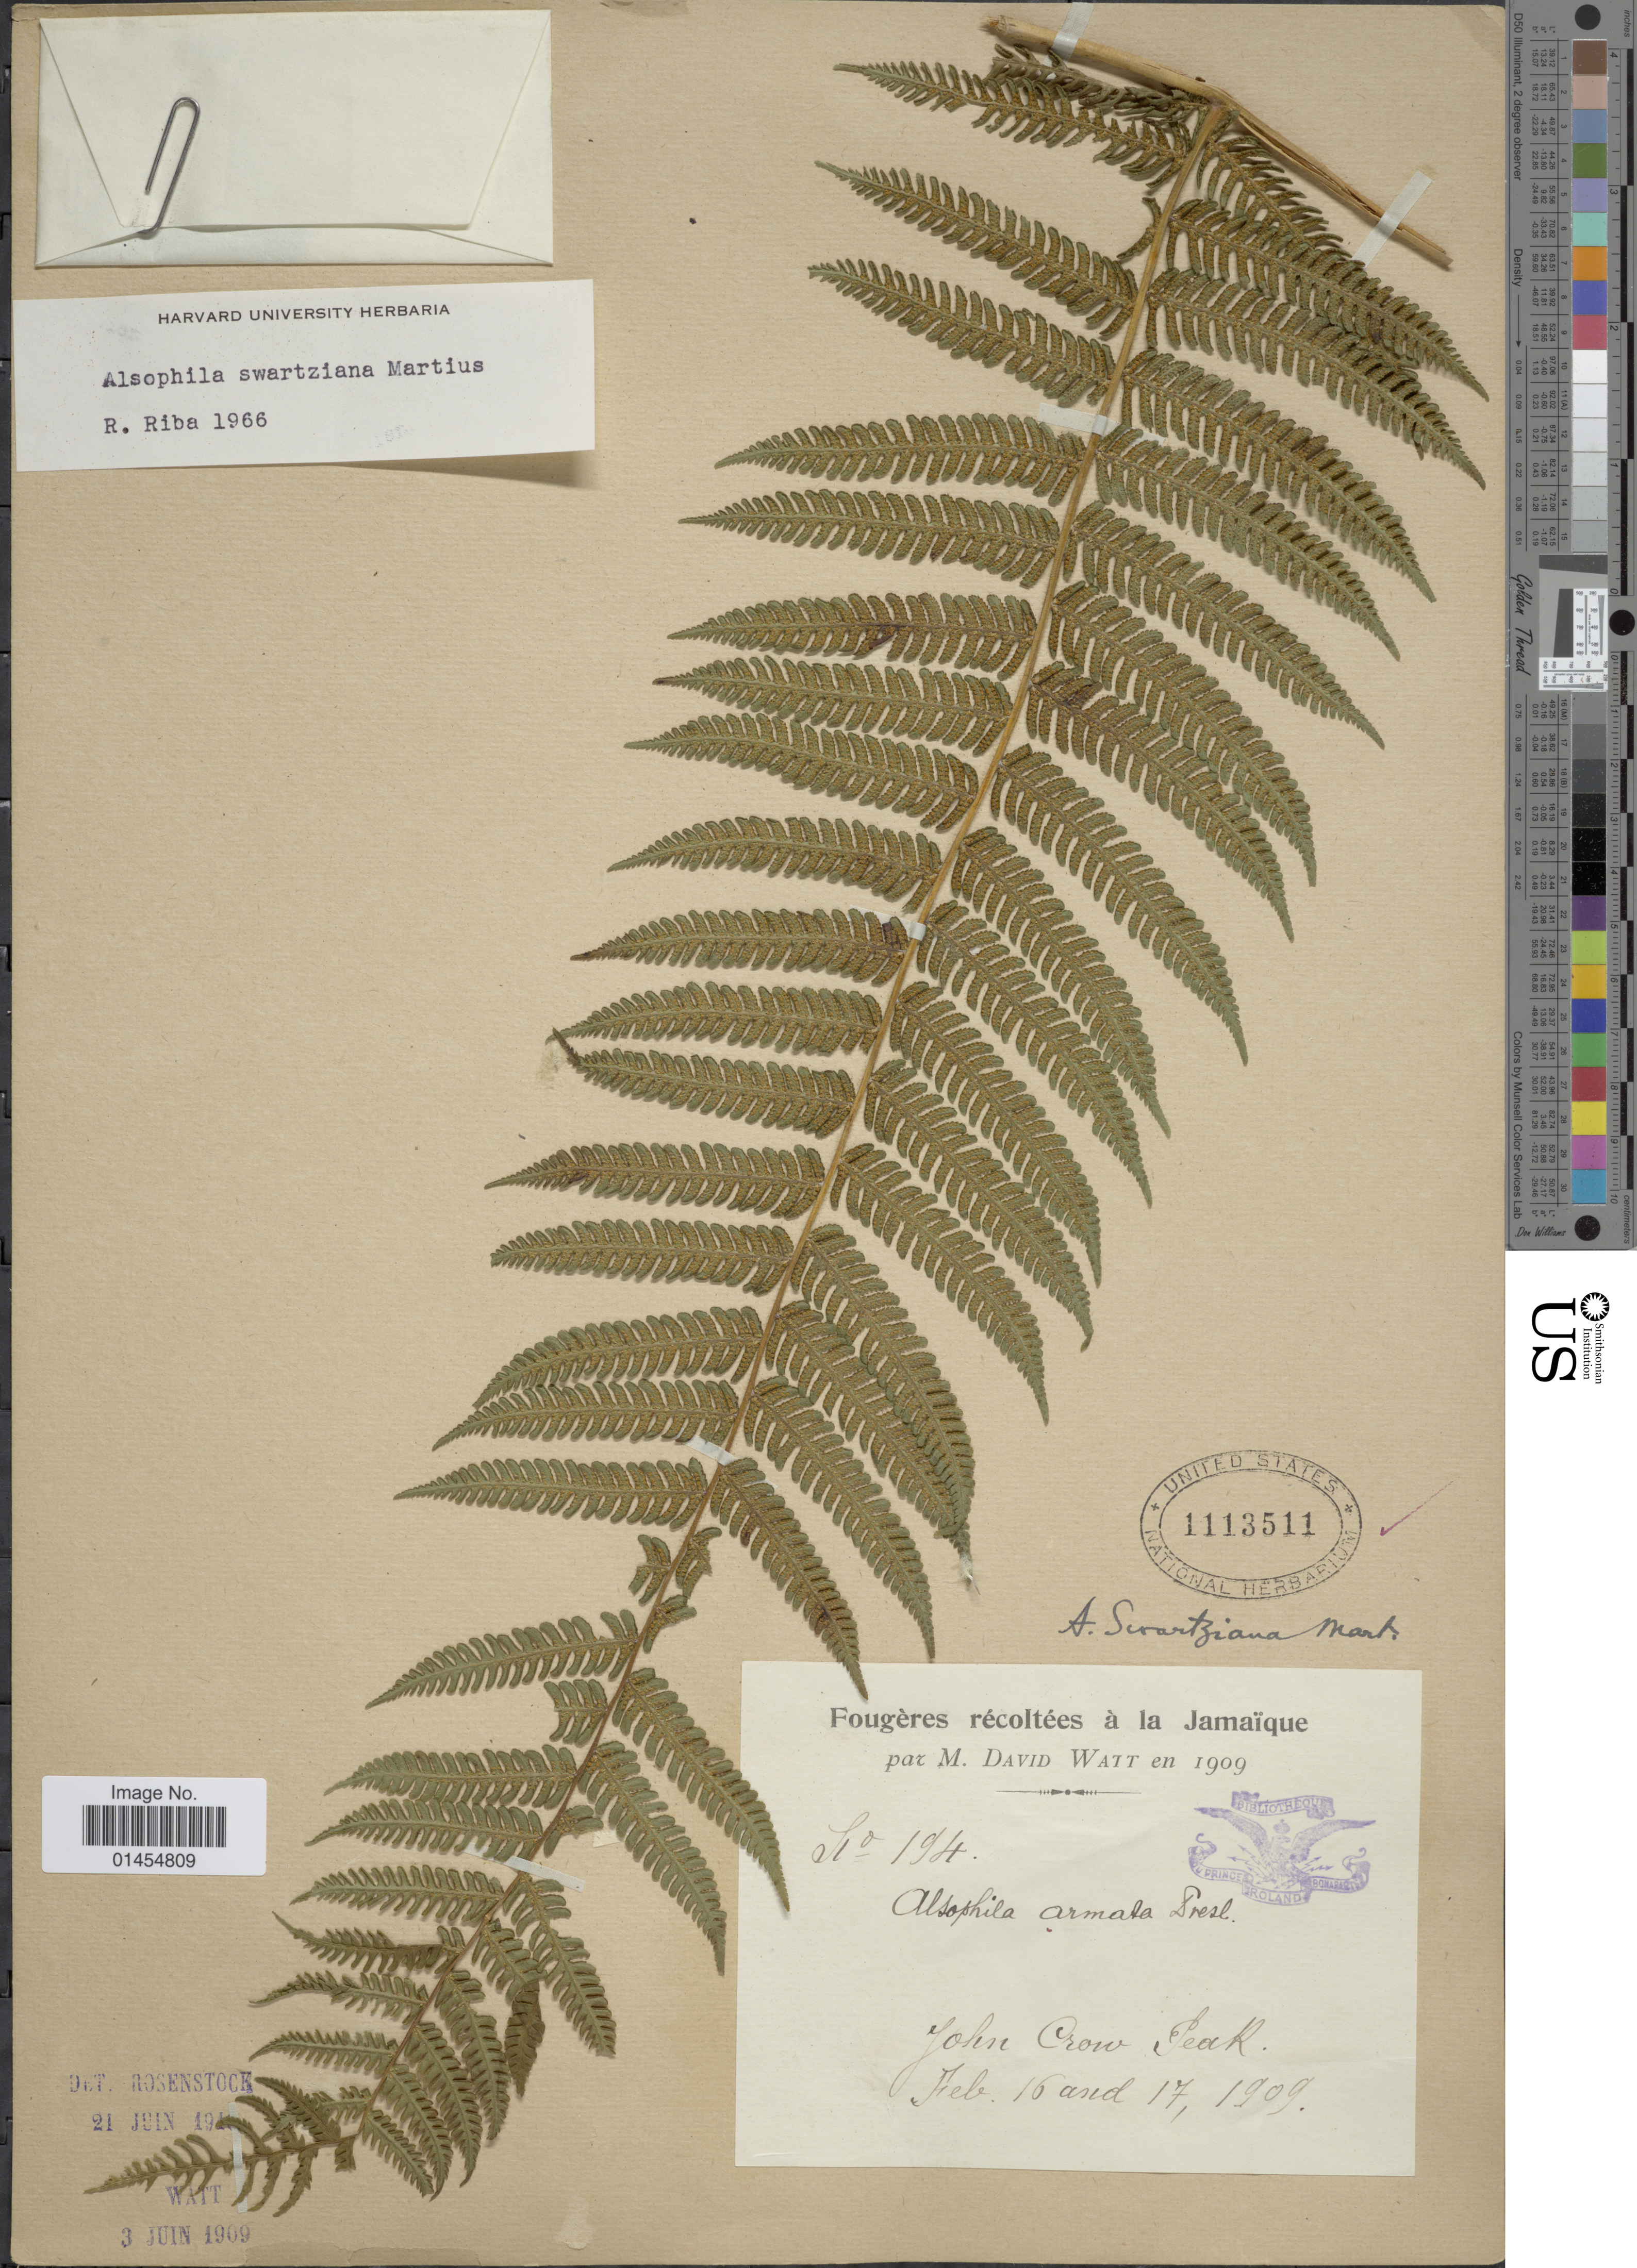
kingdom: Plantae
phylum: Tracheophyta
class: Polypodiopsida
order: Cyatheales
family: Cyatheaceae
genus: Alsophila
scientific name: Alsophila swartziana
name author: Mart.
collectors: M. Watt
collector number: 194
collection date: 1909-02-16/1909-02-17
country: Jamaica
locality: John Crow Peak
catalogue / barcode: US 1113511